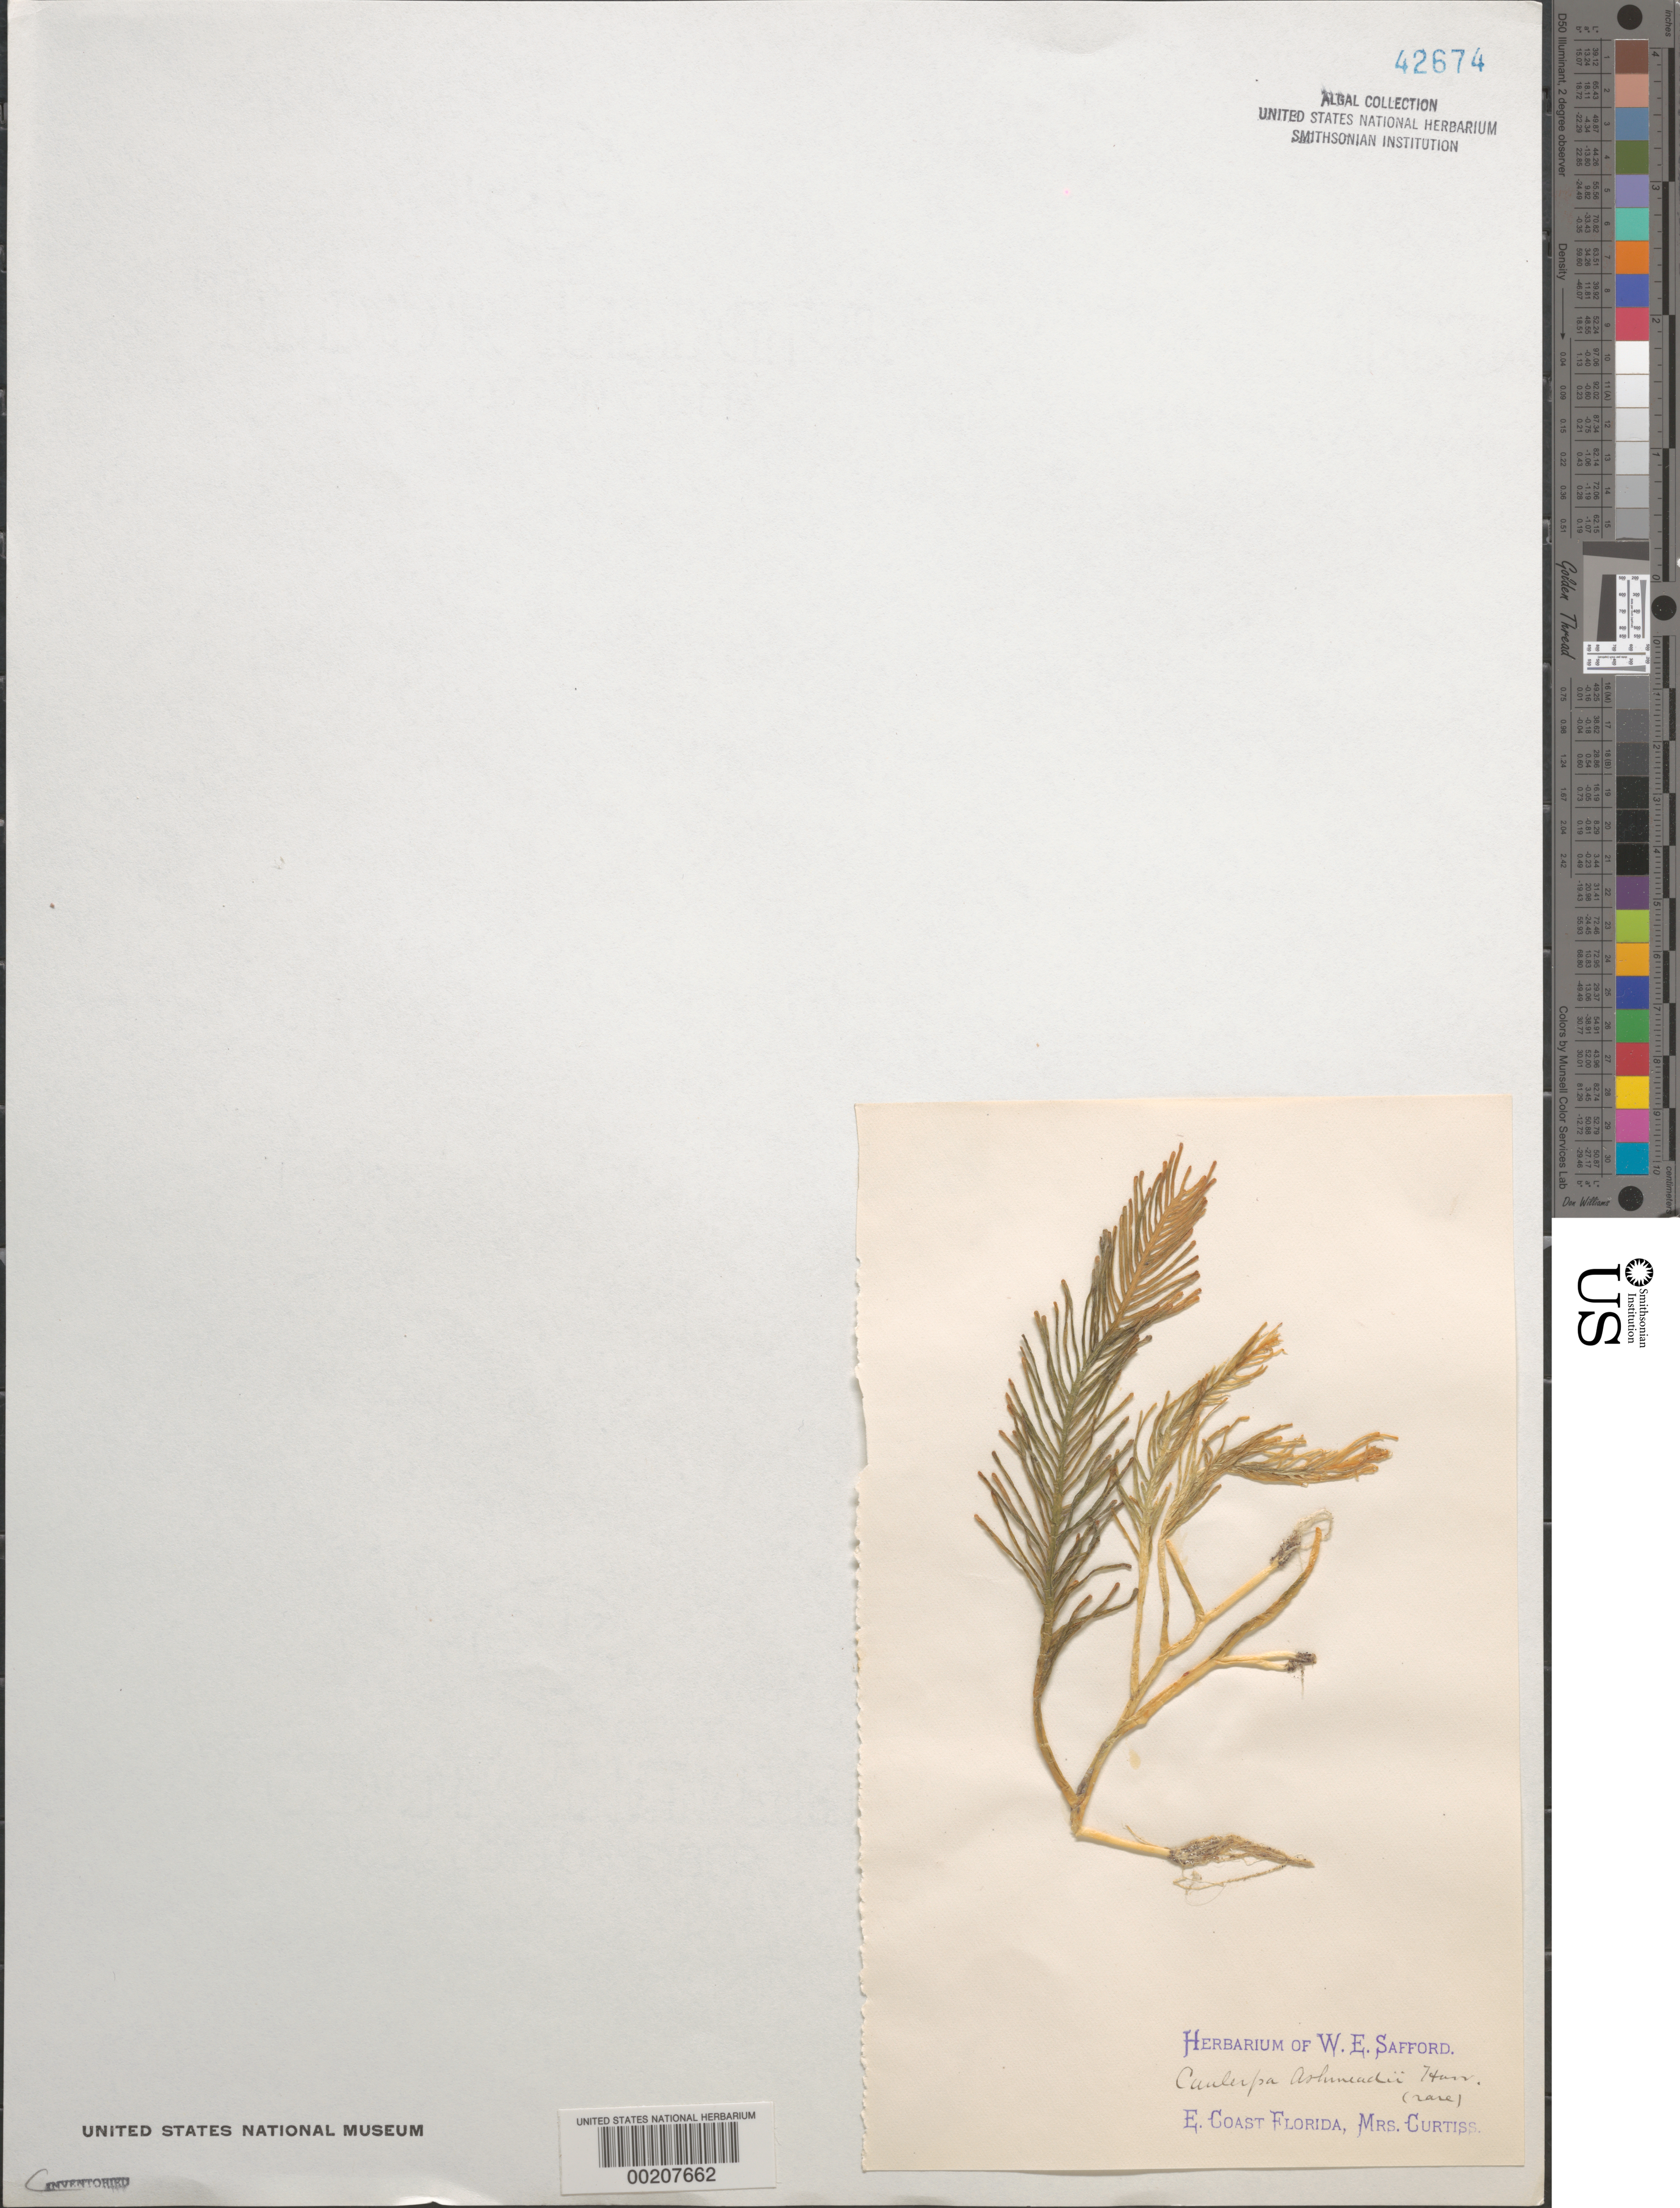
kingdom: Plantae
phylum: Chlorophyta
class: Ulvophyceae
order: Bryopsidales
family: Caulerpaceae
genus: Caulerpa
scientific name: Caulerpa ashmeadii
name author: Harv.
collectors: F. A. Curtiss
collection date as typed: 18--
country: United States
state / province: Florida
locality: East coast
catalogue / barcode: US 42674